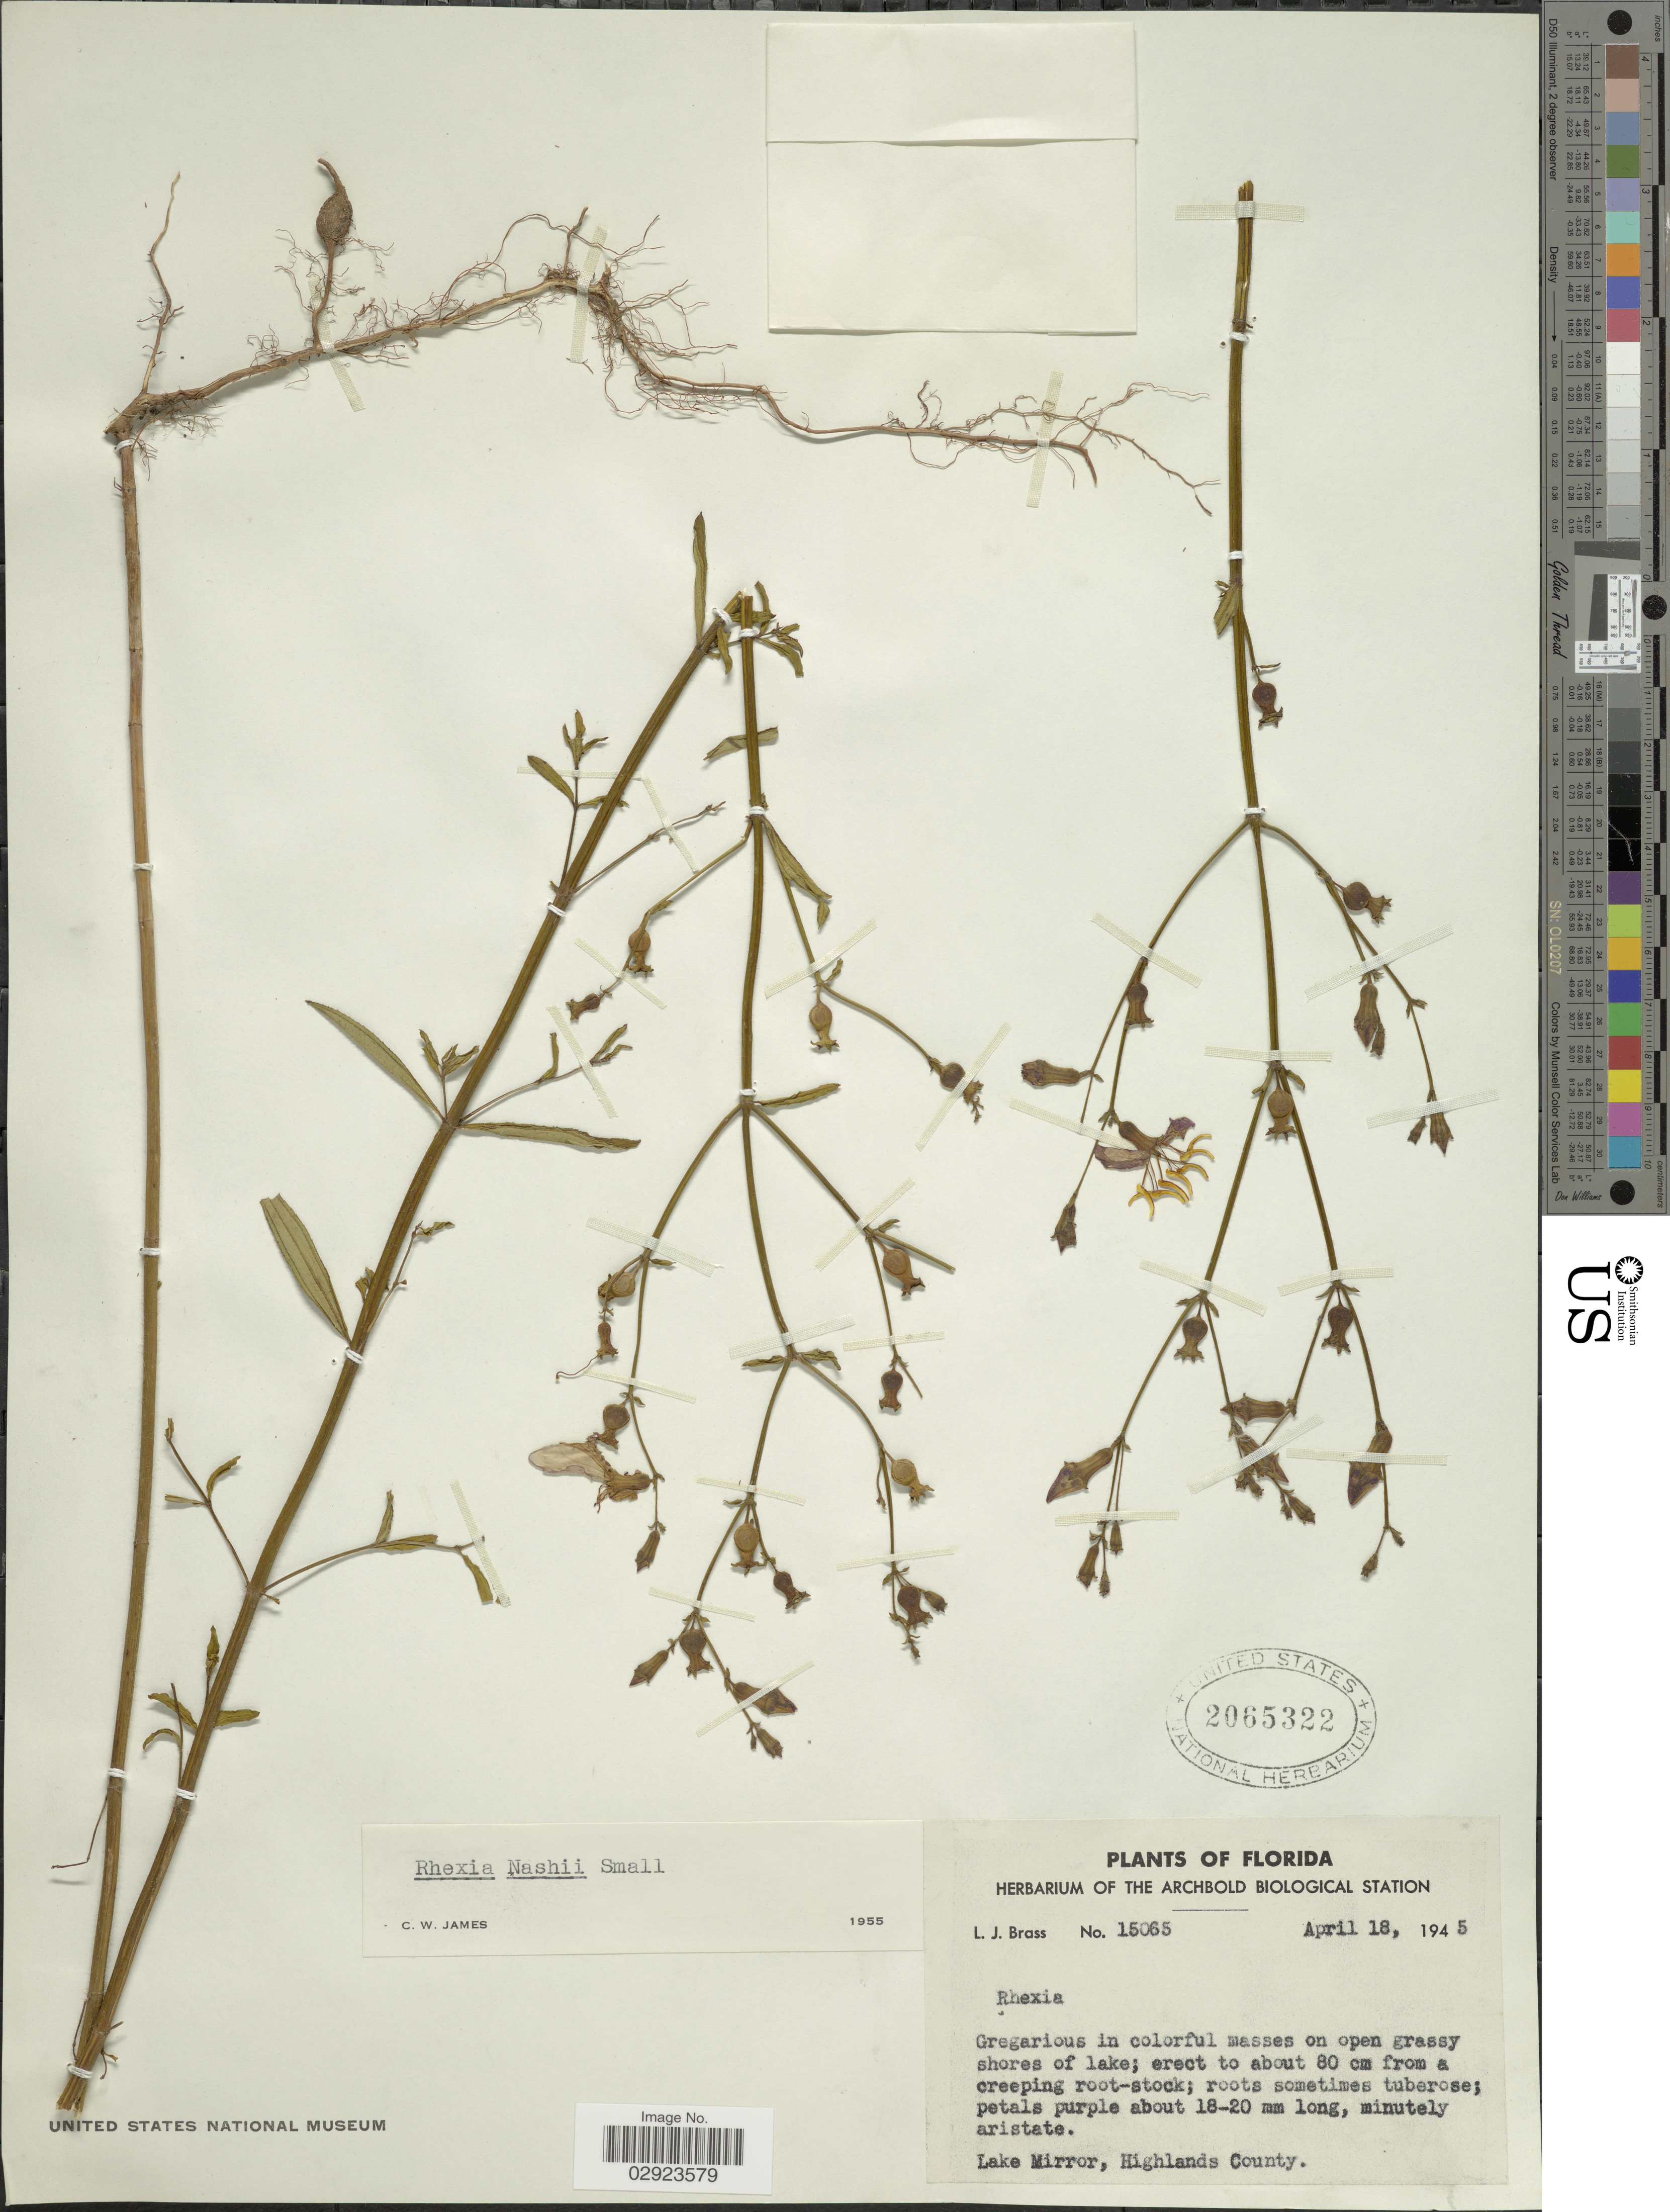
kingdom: Plantae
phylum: Tracheophyta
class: Magnoliopsida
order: Myrtales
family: Melastomataceae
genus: Rhexia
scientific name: Rhexia nashii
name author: Small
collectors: L. J. Brass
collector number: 15065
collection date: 1945-04-18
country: United States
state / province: Florida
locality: Lake Mirror, Highlands County.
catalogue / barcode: US 2065322